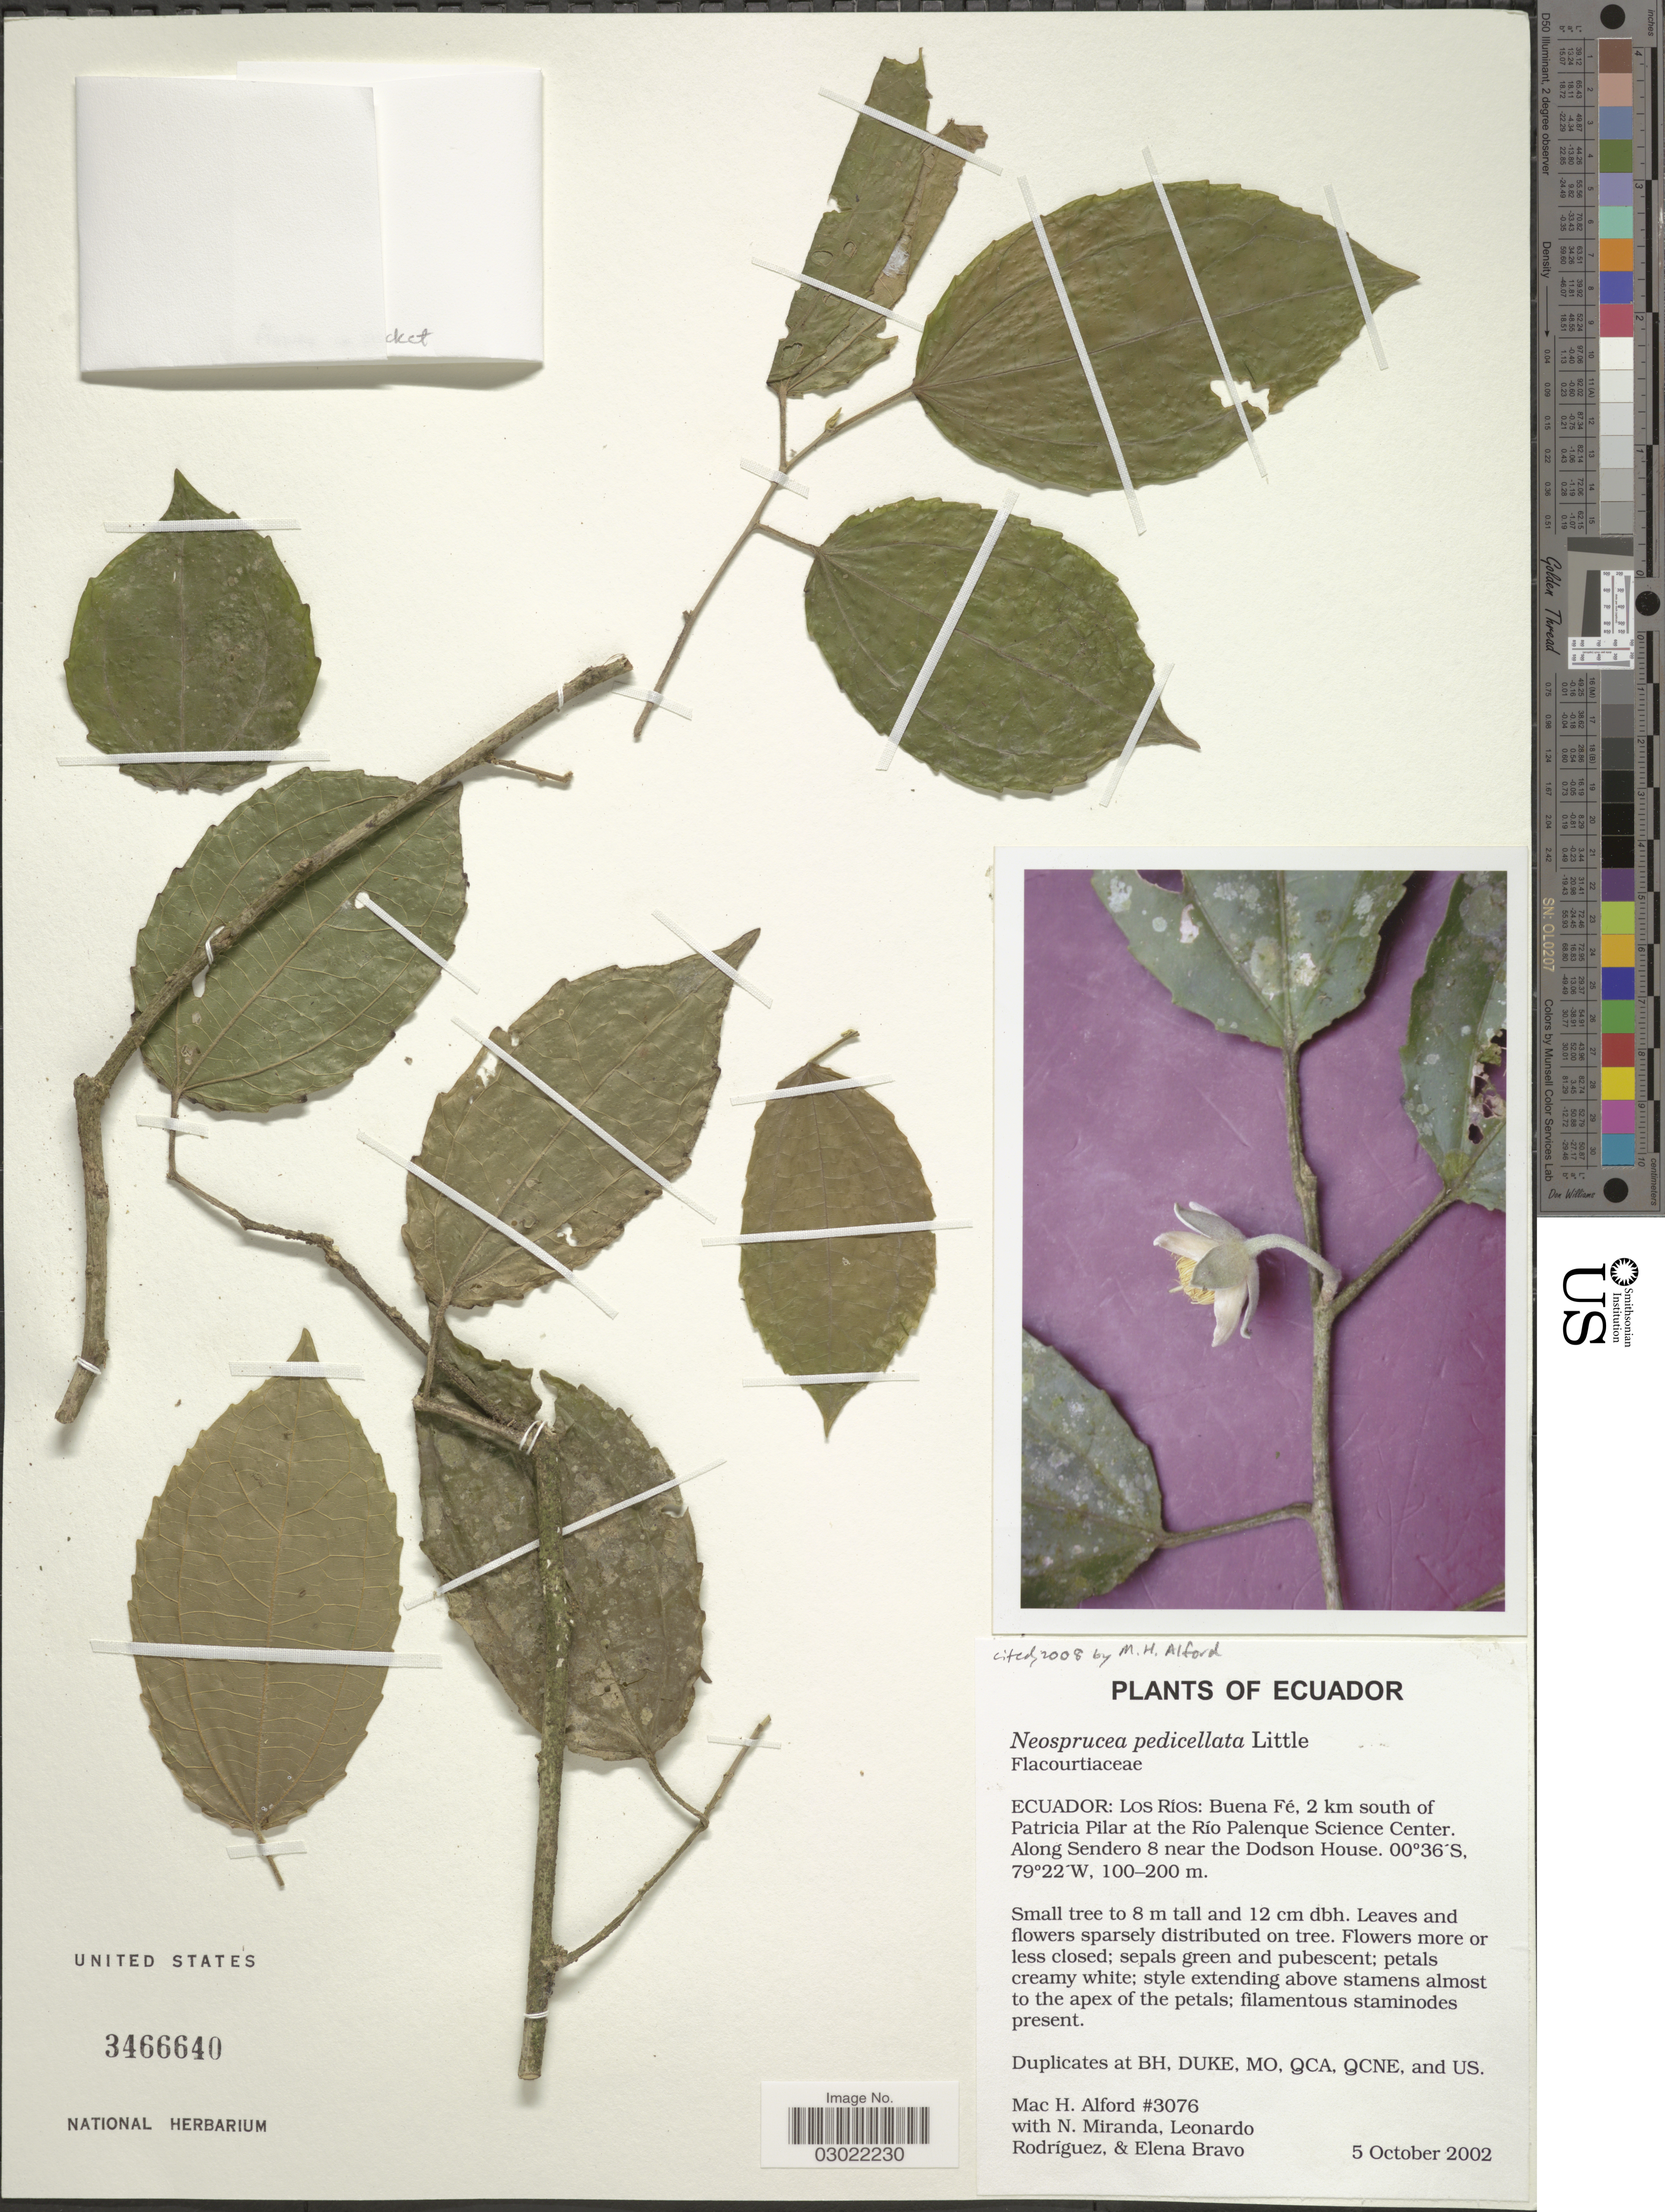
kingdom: Plantae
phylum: Tracheophyta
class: Magnoliopsida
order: Malpighiales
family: Salicaceae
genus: Neosprucea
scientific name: Neosprucea pedicellata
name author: Little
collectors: M. H. Alford, N. Miranda, L. Rodriguez & E. Bravo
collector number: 3076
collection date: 2002-10-05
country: Ecuador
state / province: Los Ríos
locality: Buena Fé, 2 km south of Patricia Pilar at the Río Palenque Science Center. Along Sendero 8 near the Dodson House.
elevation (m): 100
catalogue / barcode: US 3466640